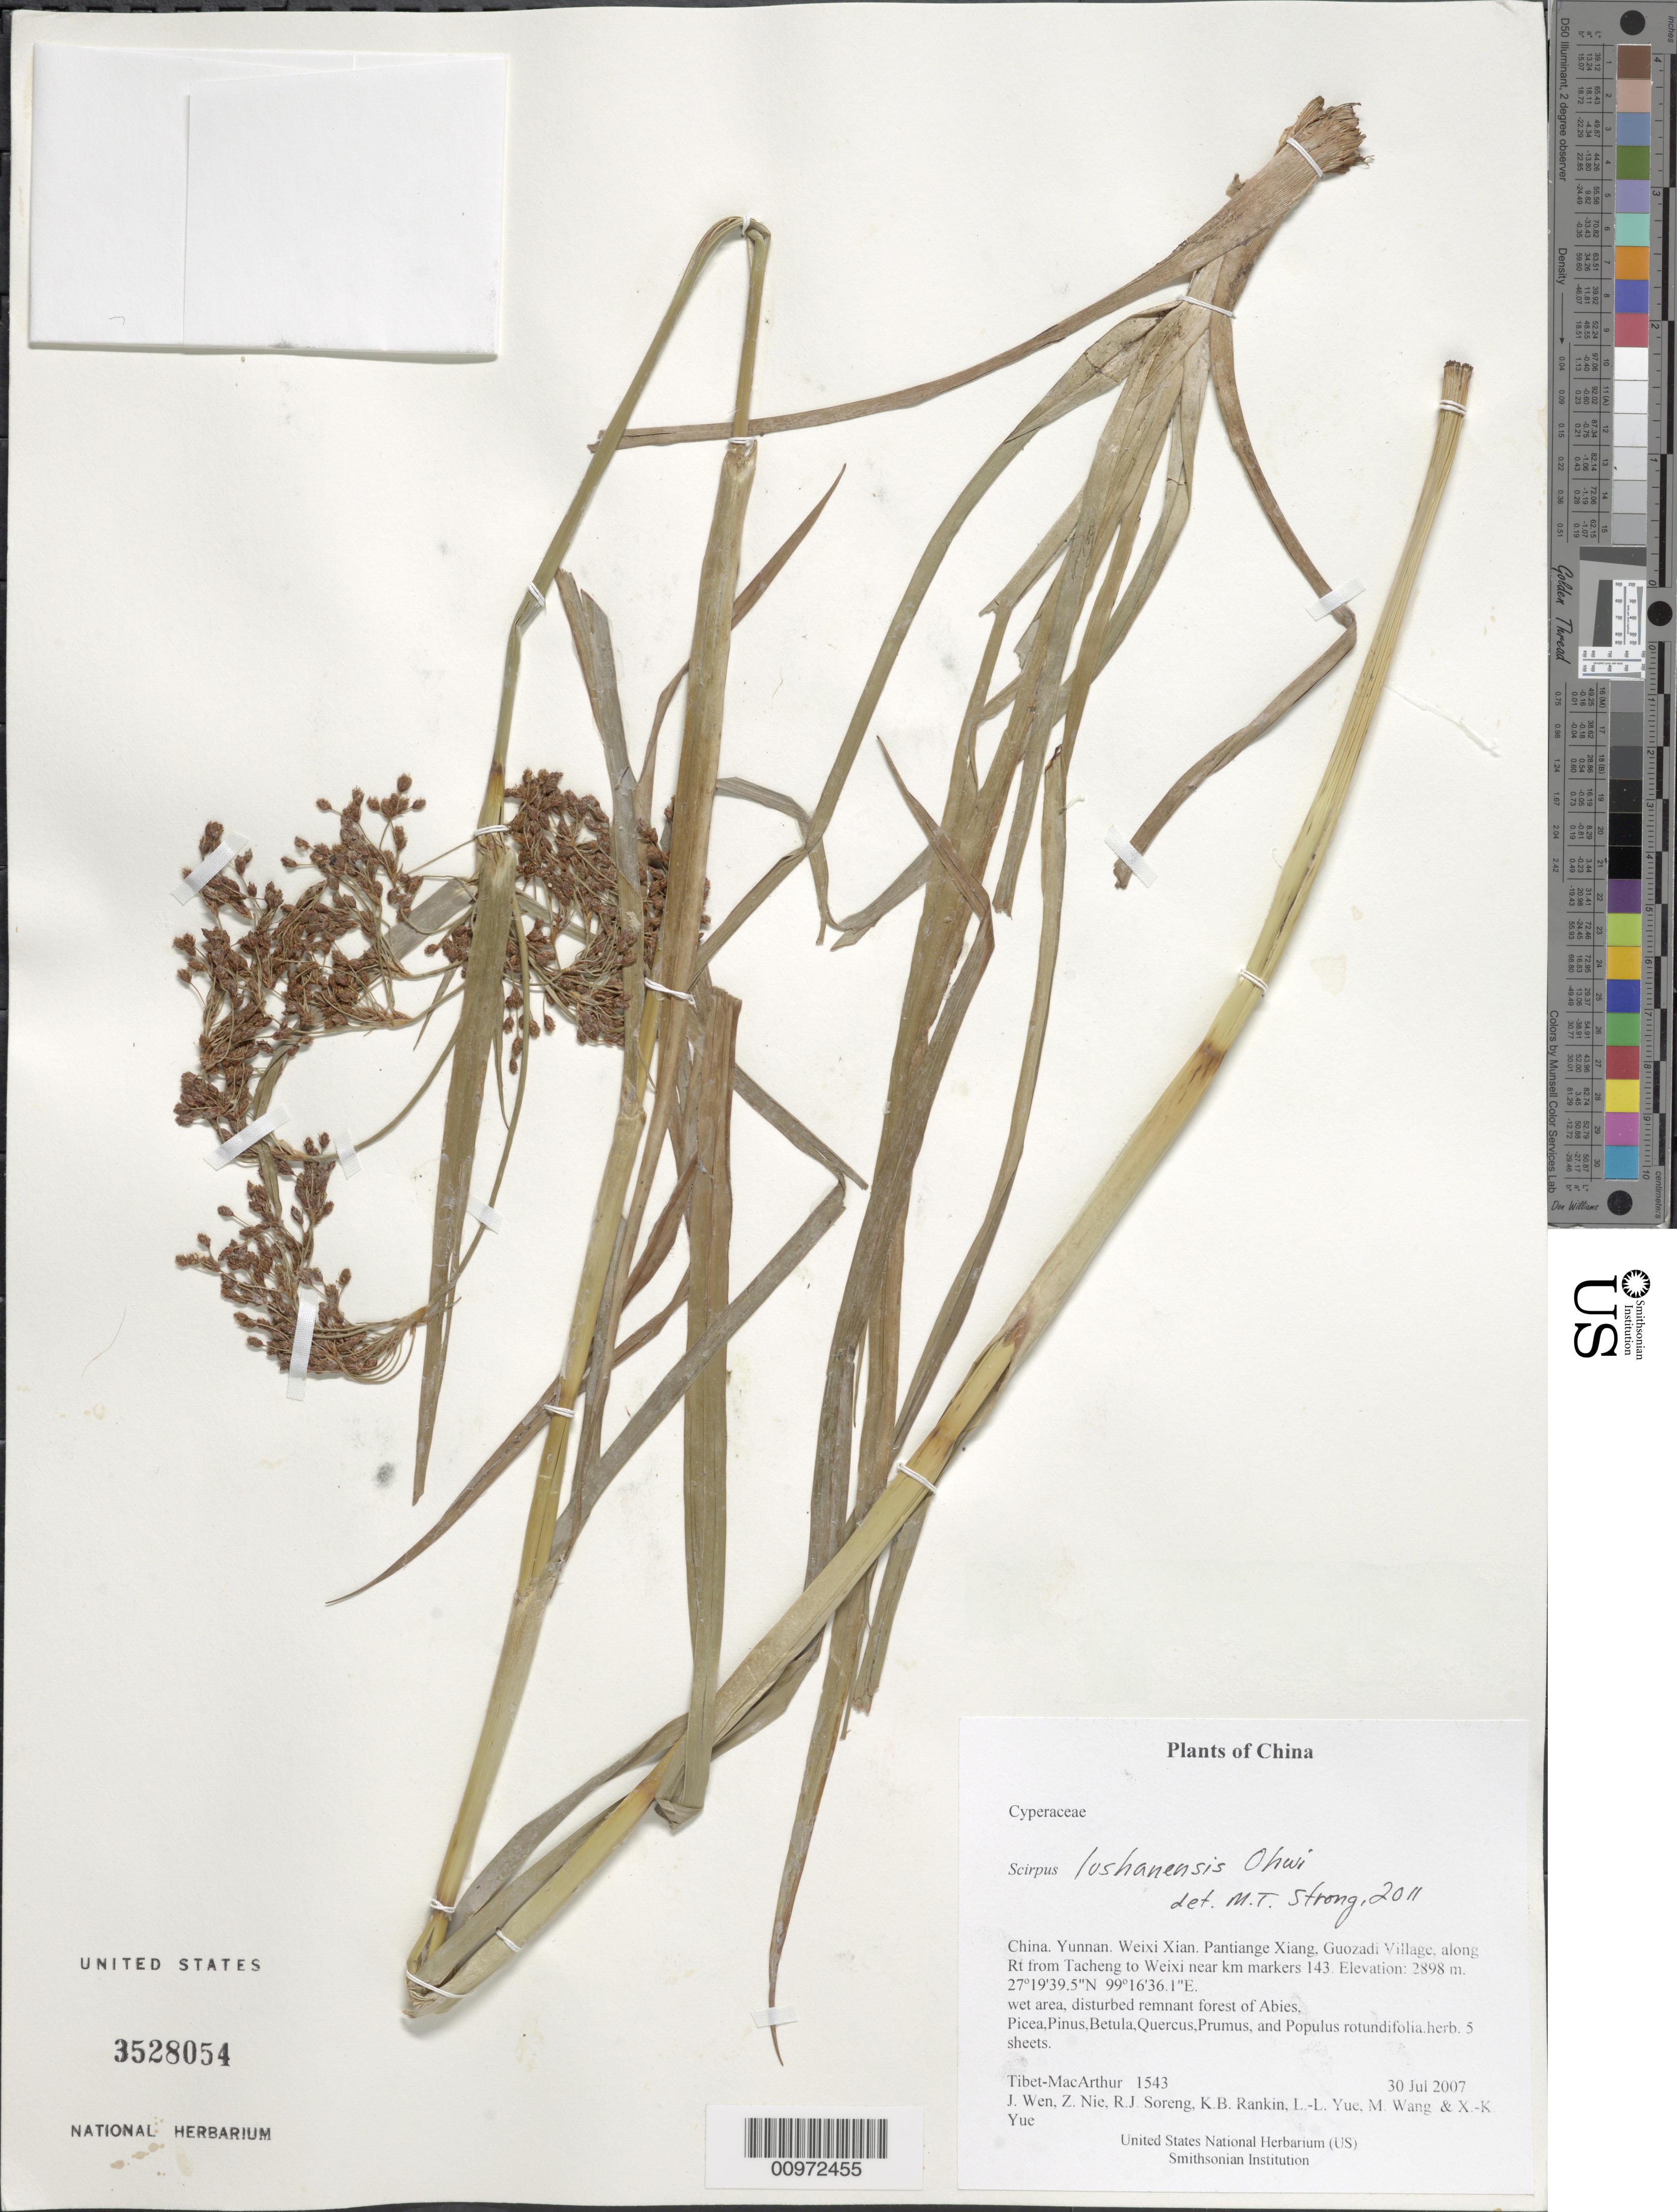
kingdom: Plantae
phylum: Tracheophyta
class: Liliopsida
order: Poales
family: Cyperaceae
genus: Scirpus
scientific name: Scirpus lushanensis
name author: Ohwi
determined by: Strong, M. T., (US), Smithsonian Institution - National Museum of Natural History (UNITED STATES)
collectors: Tibet-MacArthur, J. Wen, Z. Nie, R. J. Soreng, K. Rankin, L. Yue, M. Wang & X. Yue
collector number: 1543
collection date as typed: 30 Jul 2007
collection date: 2007-07-30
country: China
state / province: Yunnan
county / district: Weixi Xian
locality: Pantiange Xiang, Guozadi Village, along Rt from Tacheng to Weixi near km markers 143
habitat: wet area, disturbed remnant forest of Abies, Picea,Pinus,Betula,Quercus,Prumus, and Populus rotundifolia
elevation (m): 2898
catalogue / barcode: US 3528054